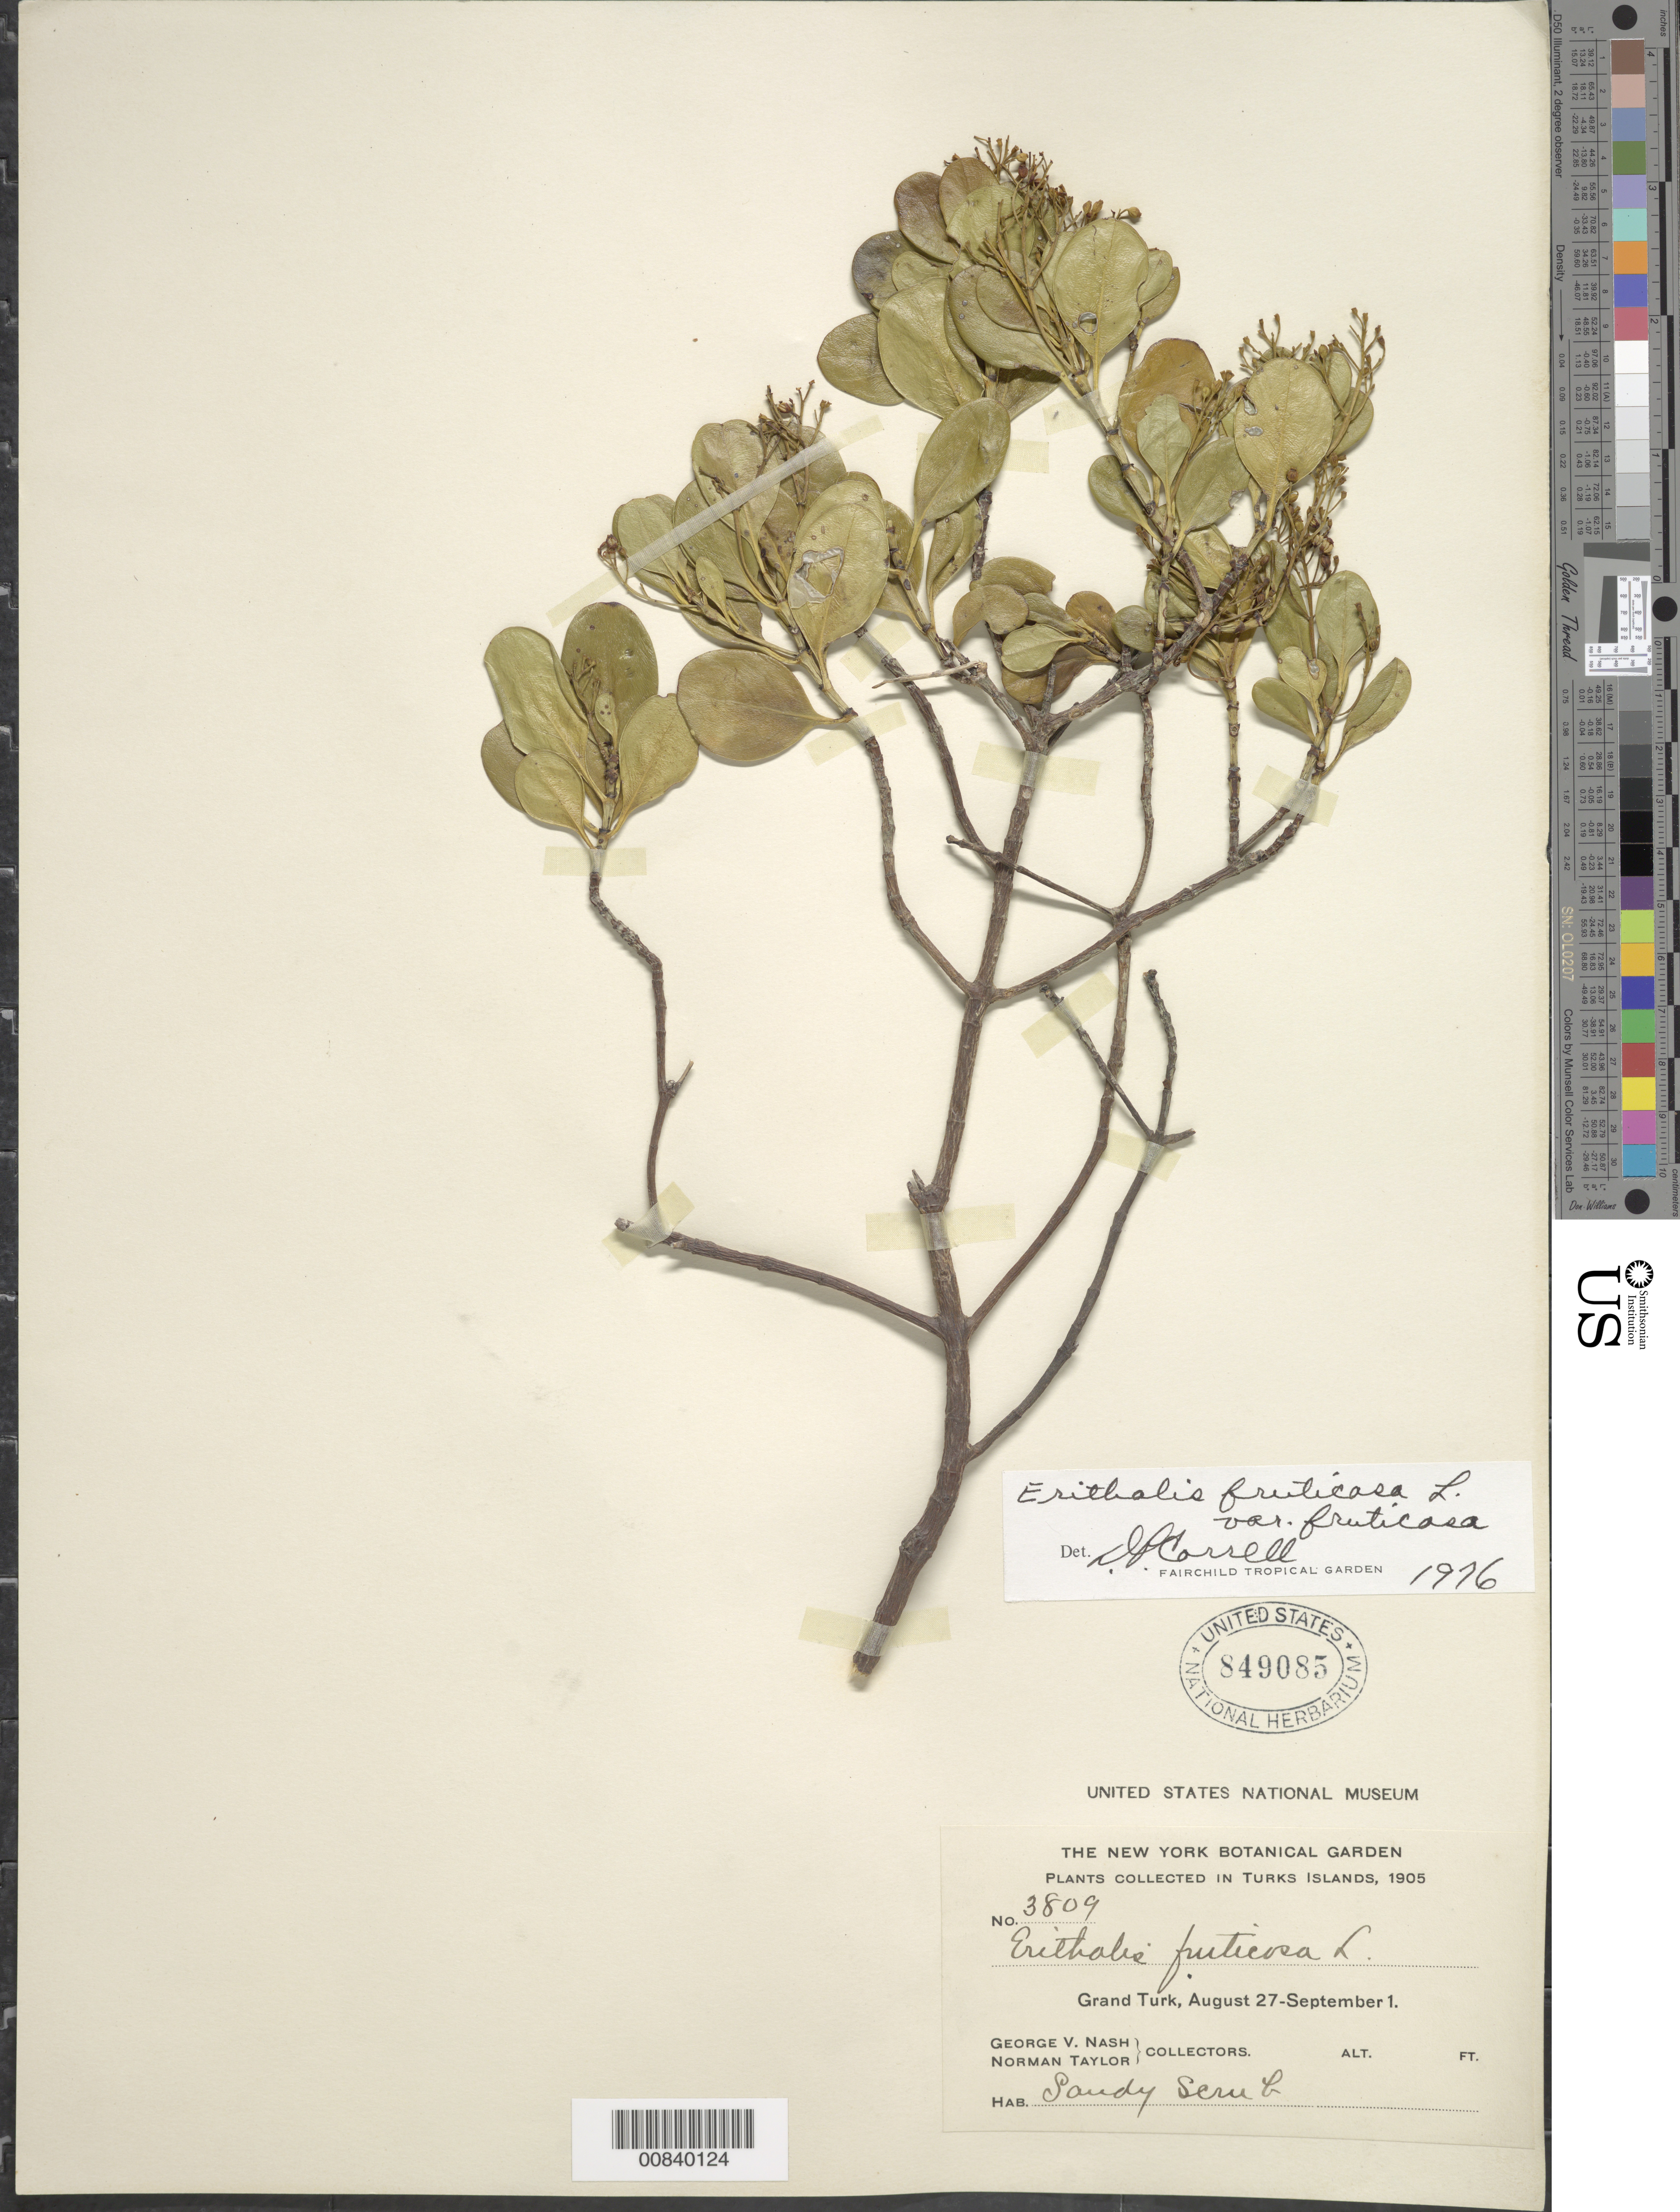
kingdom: Plantae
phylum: Tracheophyta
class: Magnoliopsida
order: Gentianales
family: Rubiaceae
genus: Erithalis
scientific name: Erithalis fruticosa var. fruticosa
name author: L.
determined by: Correll, D. S.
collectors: G. V. Nash & N. Taylor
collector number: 3809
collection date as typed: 27 Aug 1905 to 01 Sep 1905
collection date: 1905-08-27/1905-09-01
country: Turks and Caicos Islands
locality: Grand Turk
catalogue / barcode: US 849085